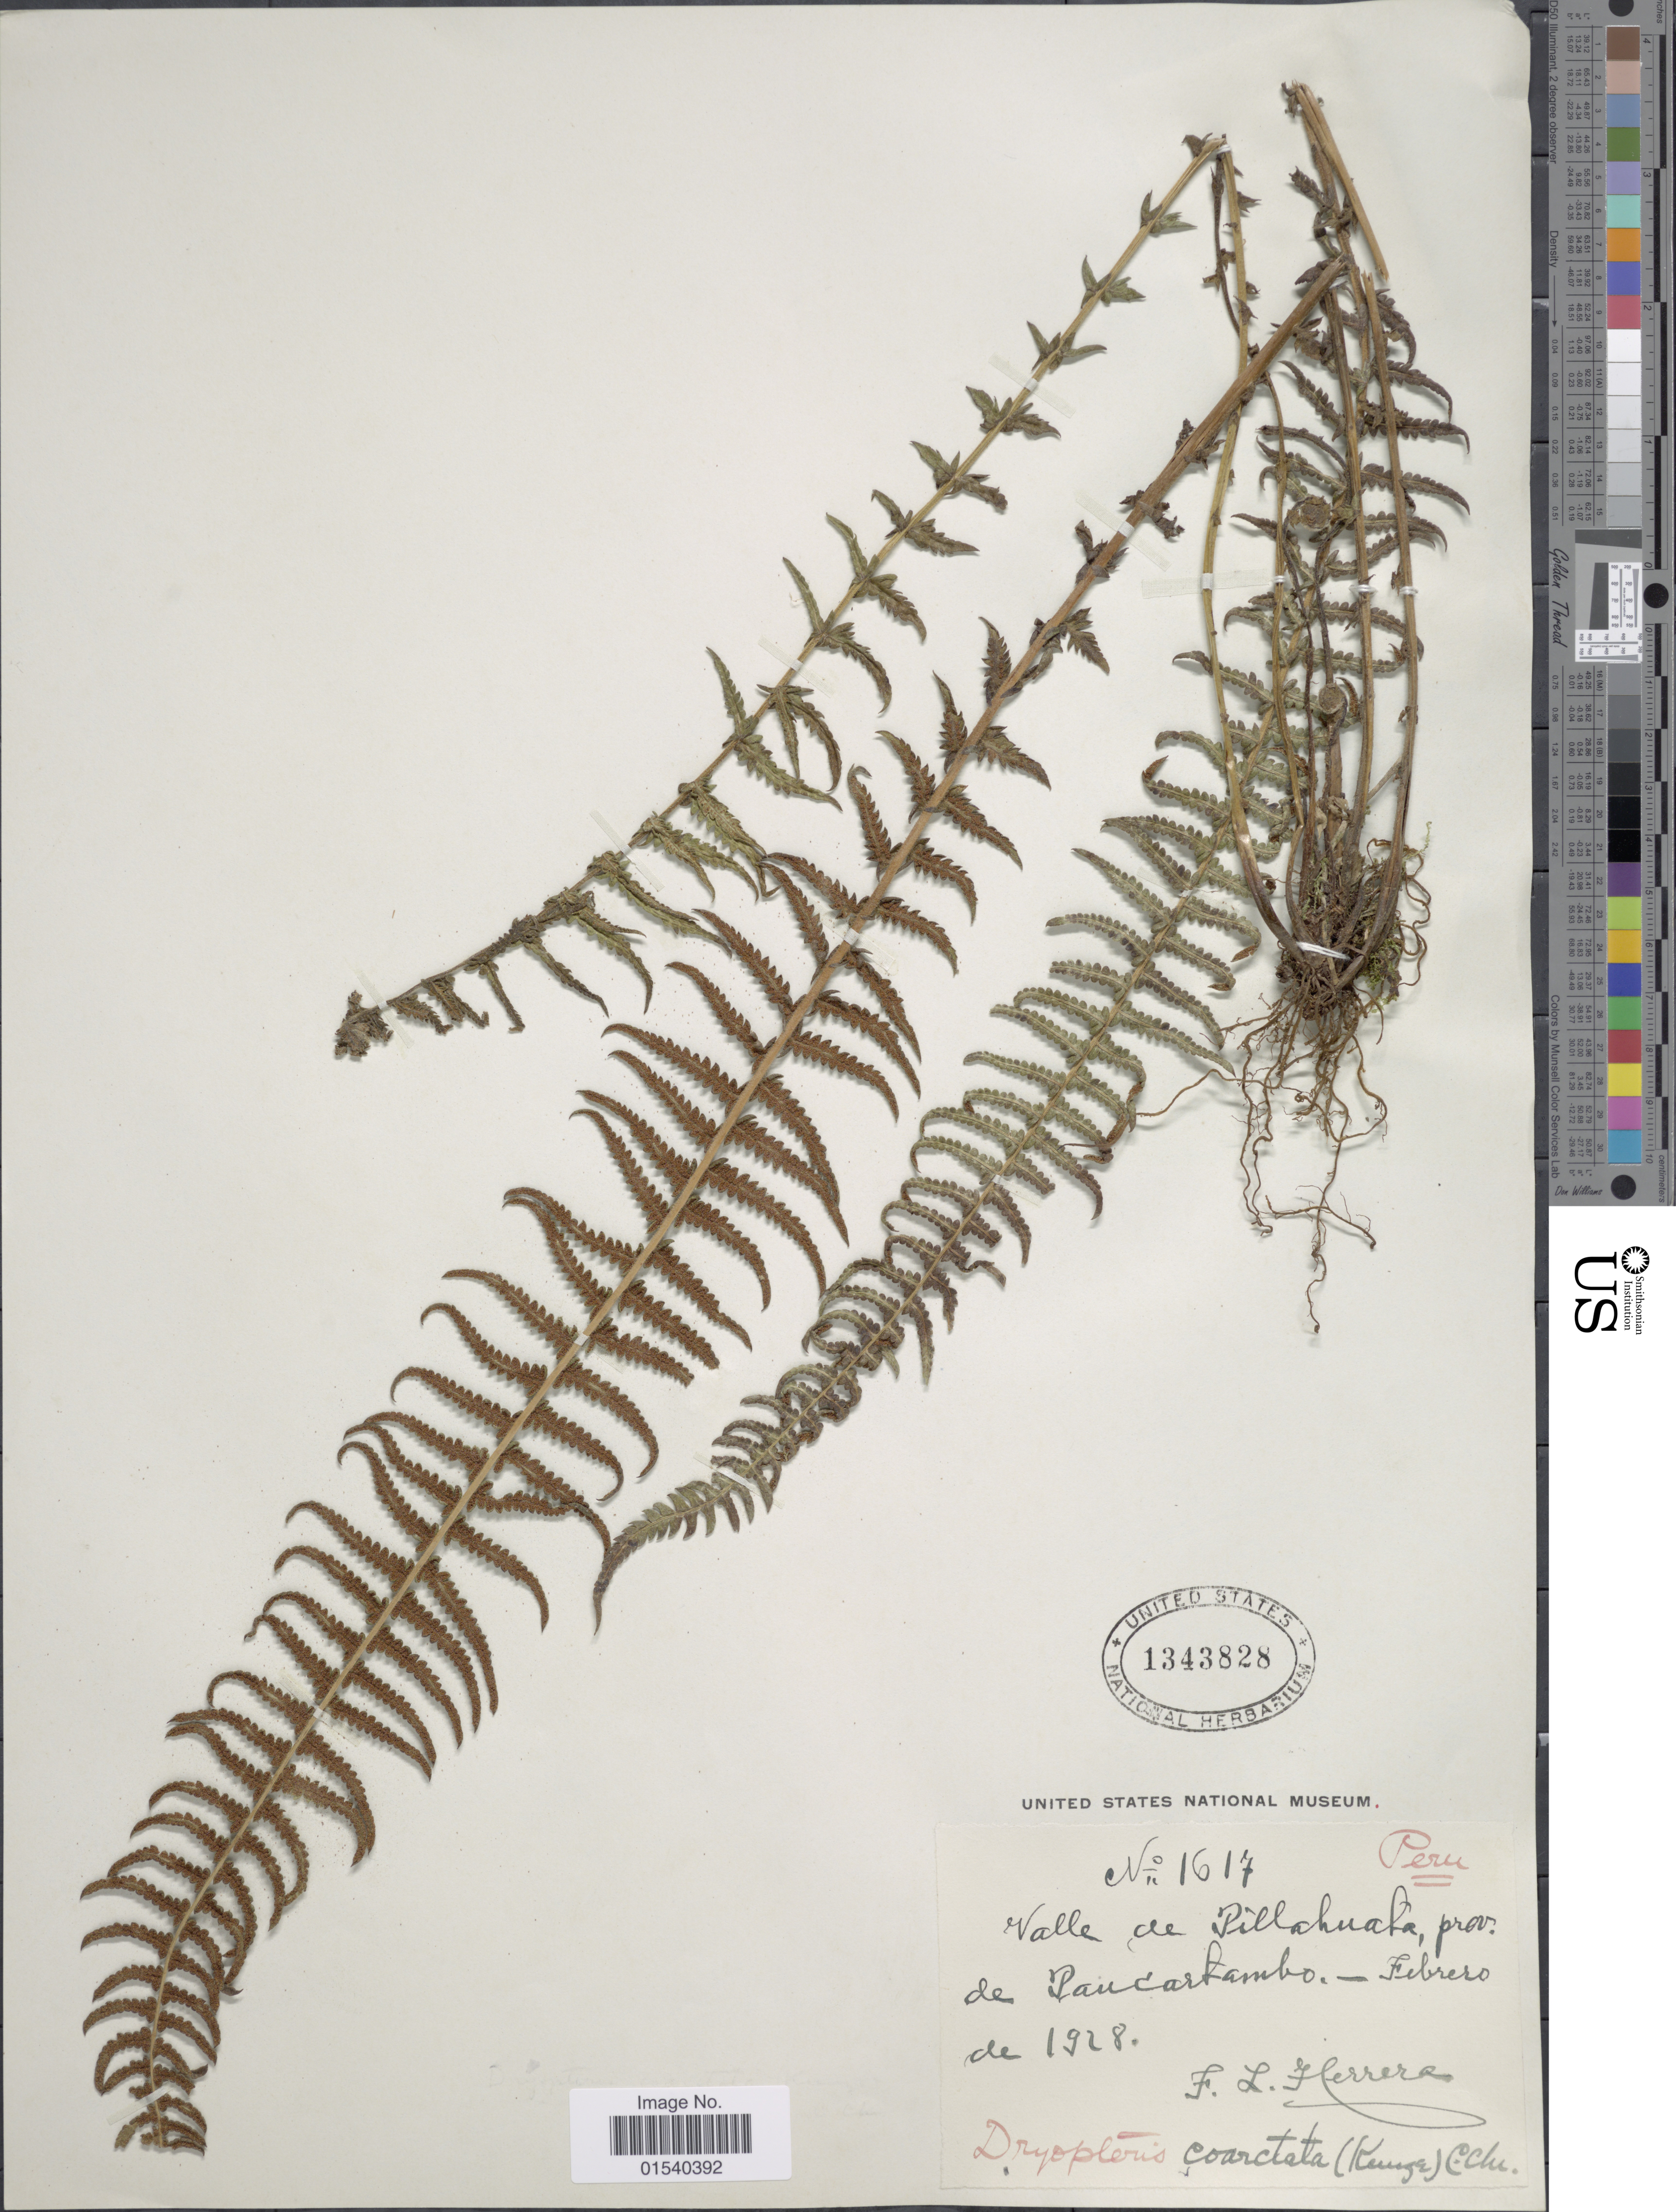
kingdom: Plantae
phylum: Tracheophyta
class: Polypodiopsida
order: Polypodiales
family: Thelypteridaceae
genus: Amauropelta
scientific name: Amauropelta opposita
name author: (Vahl) Pic. Serm.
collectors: F. L. Herrera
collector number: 1617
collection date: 1928-02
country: Peru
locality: Valle de Pillahuala, prov. de Paucartambo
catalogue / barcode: US 1343828